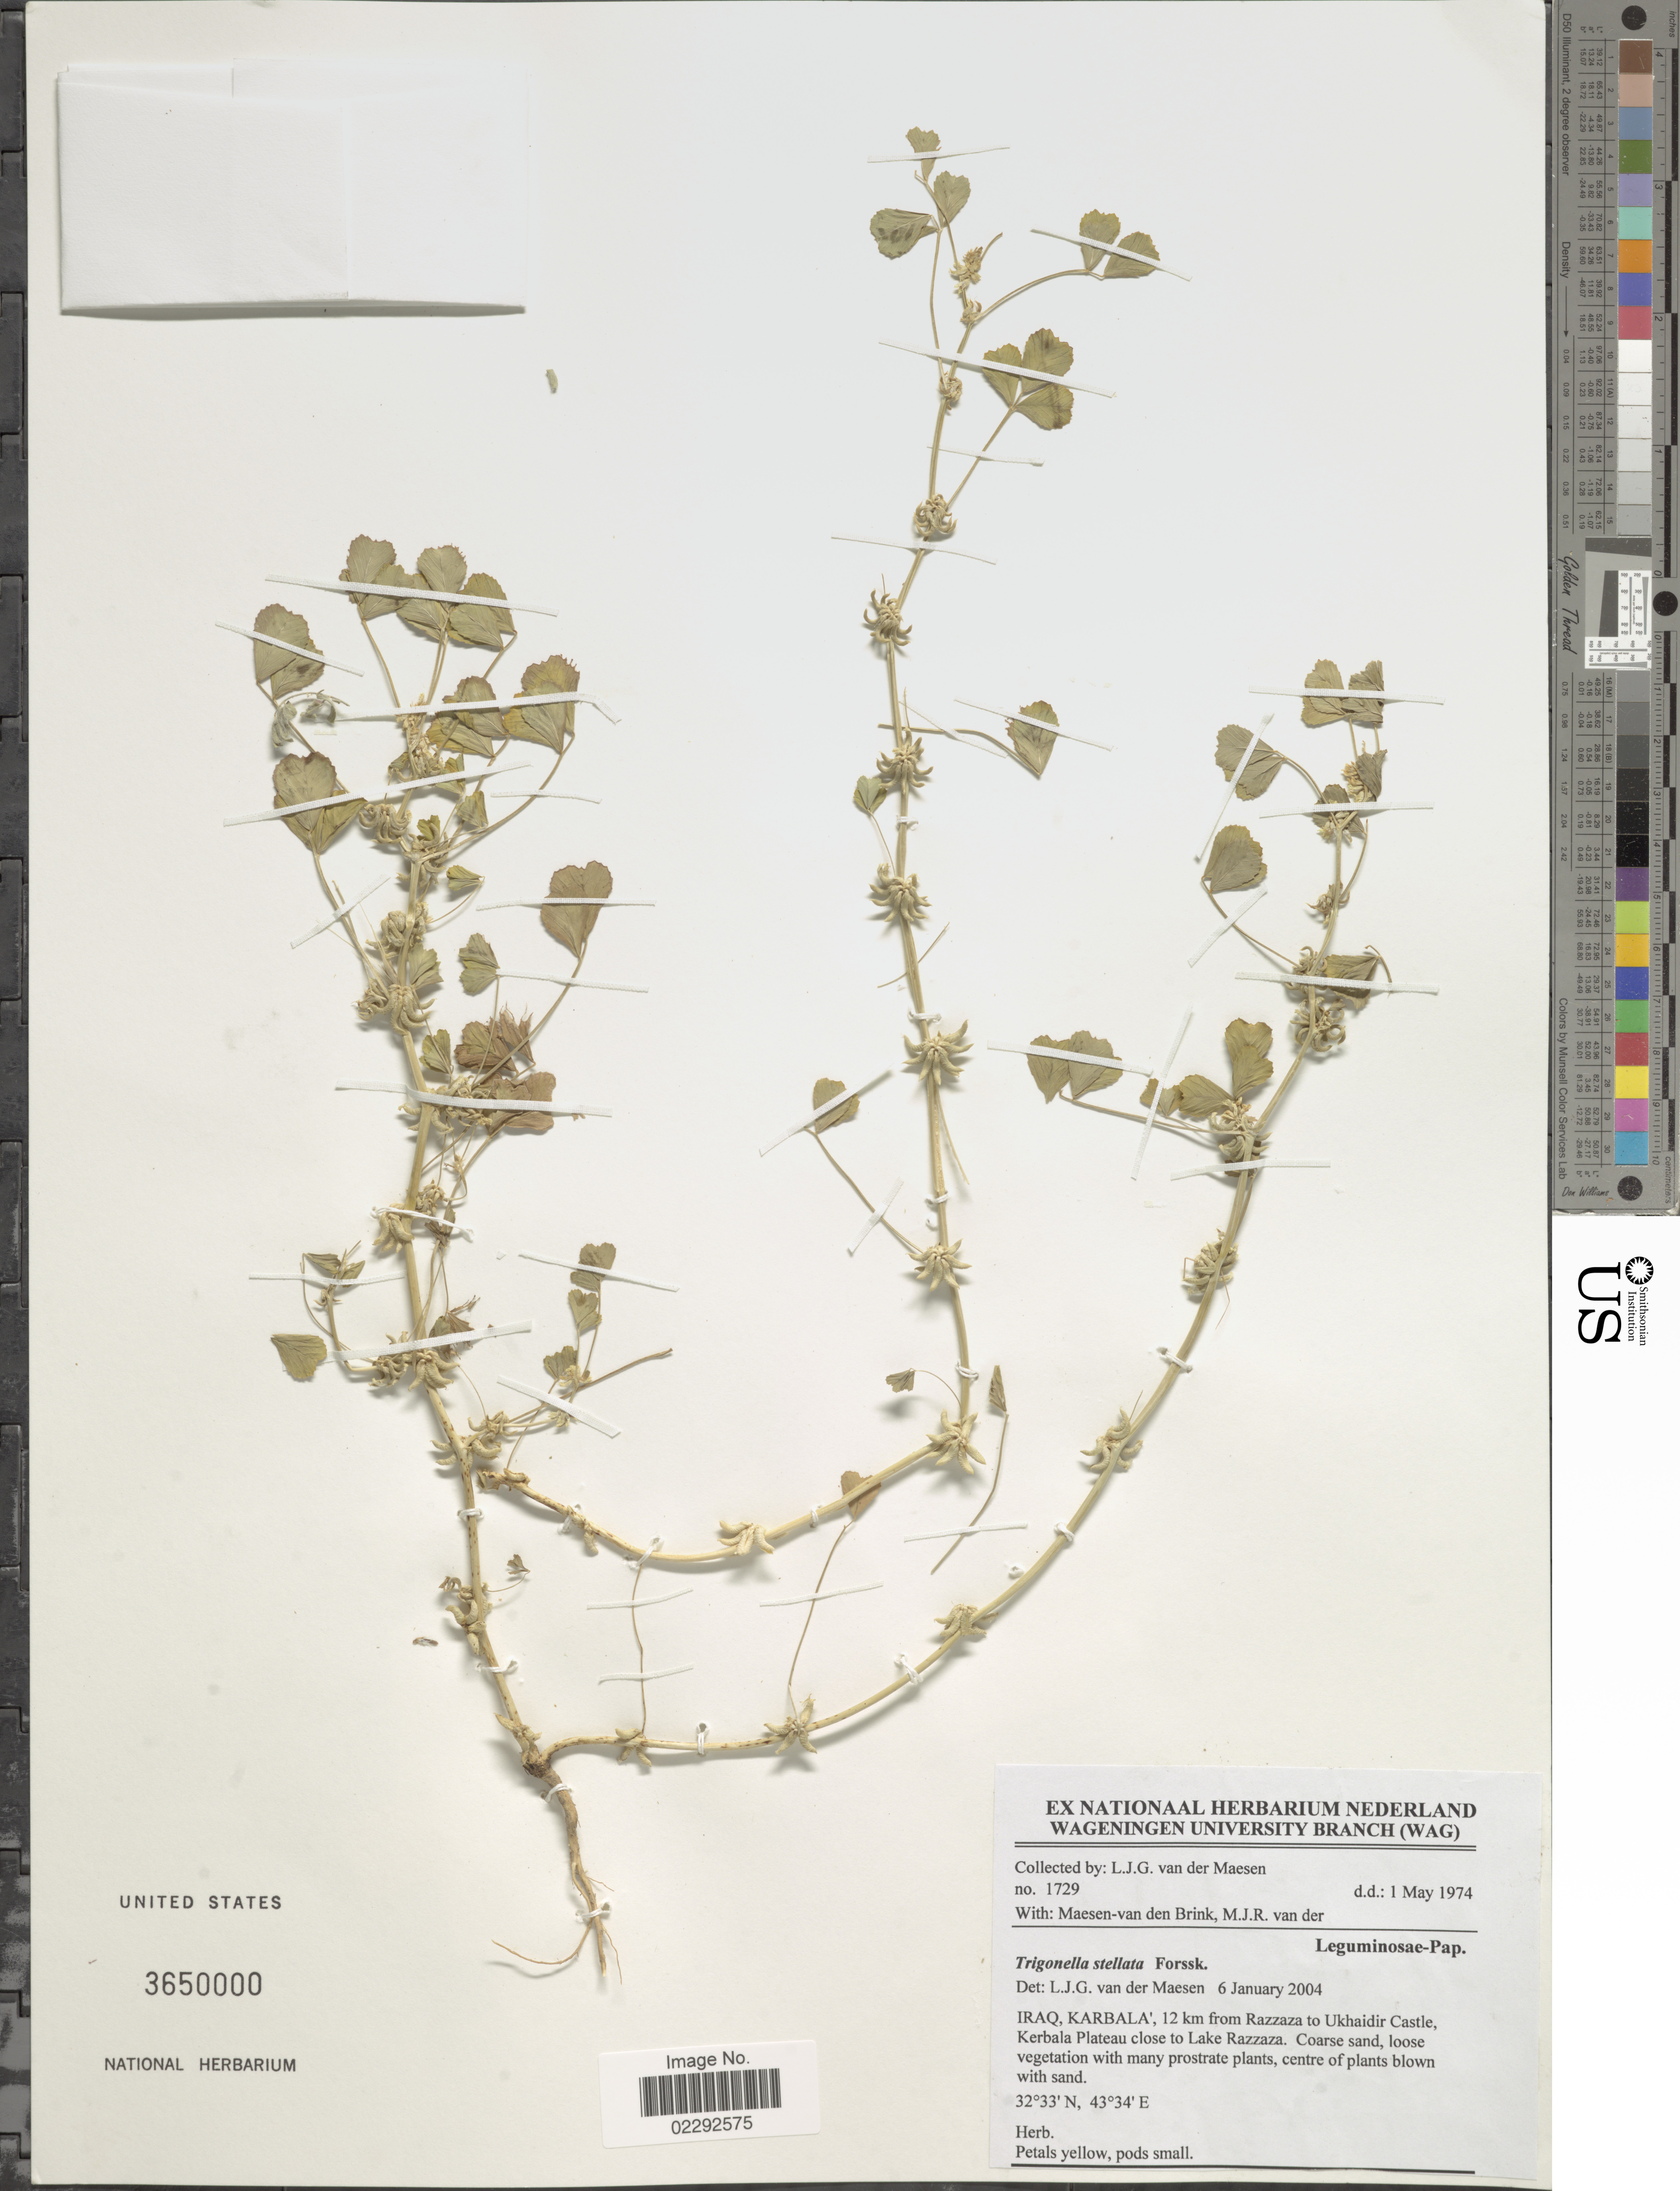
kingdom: Plantae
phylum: Tracheophyta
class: Magnoliopsida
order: Fabales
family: Fabaceae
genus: Trigonella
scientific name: Trigonella stellata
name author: Forssk.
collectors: L. van der Maesen & M. Maesen-van den Brink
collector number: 1729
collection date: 1974-05-01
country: Iraq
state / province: Al Karbala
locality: Karbala', 12 km from Razzaza to Ukhaidir Castle, Kerbala Plateau close to Lake Razzaza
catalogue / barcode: US 3650000